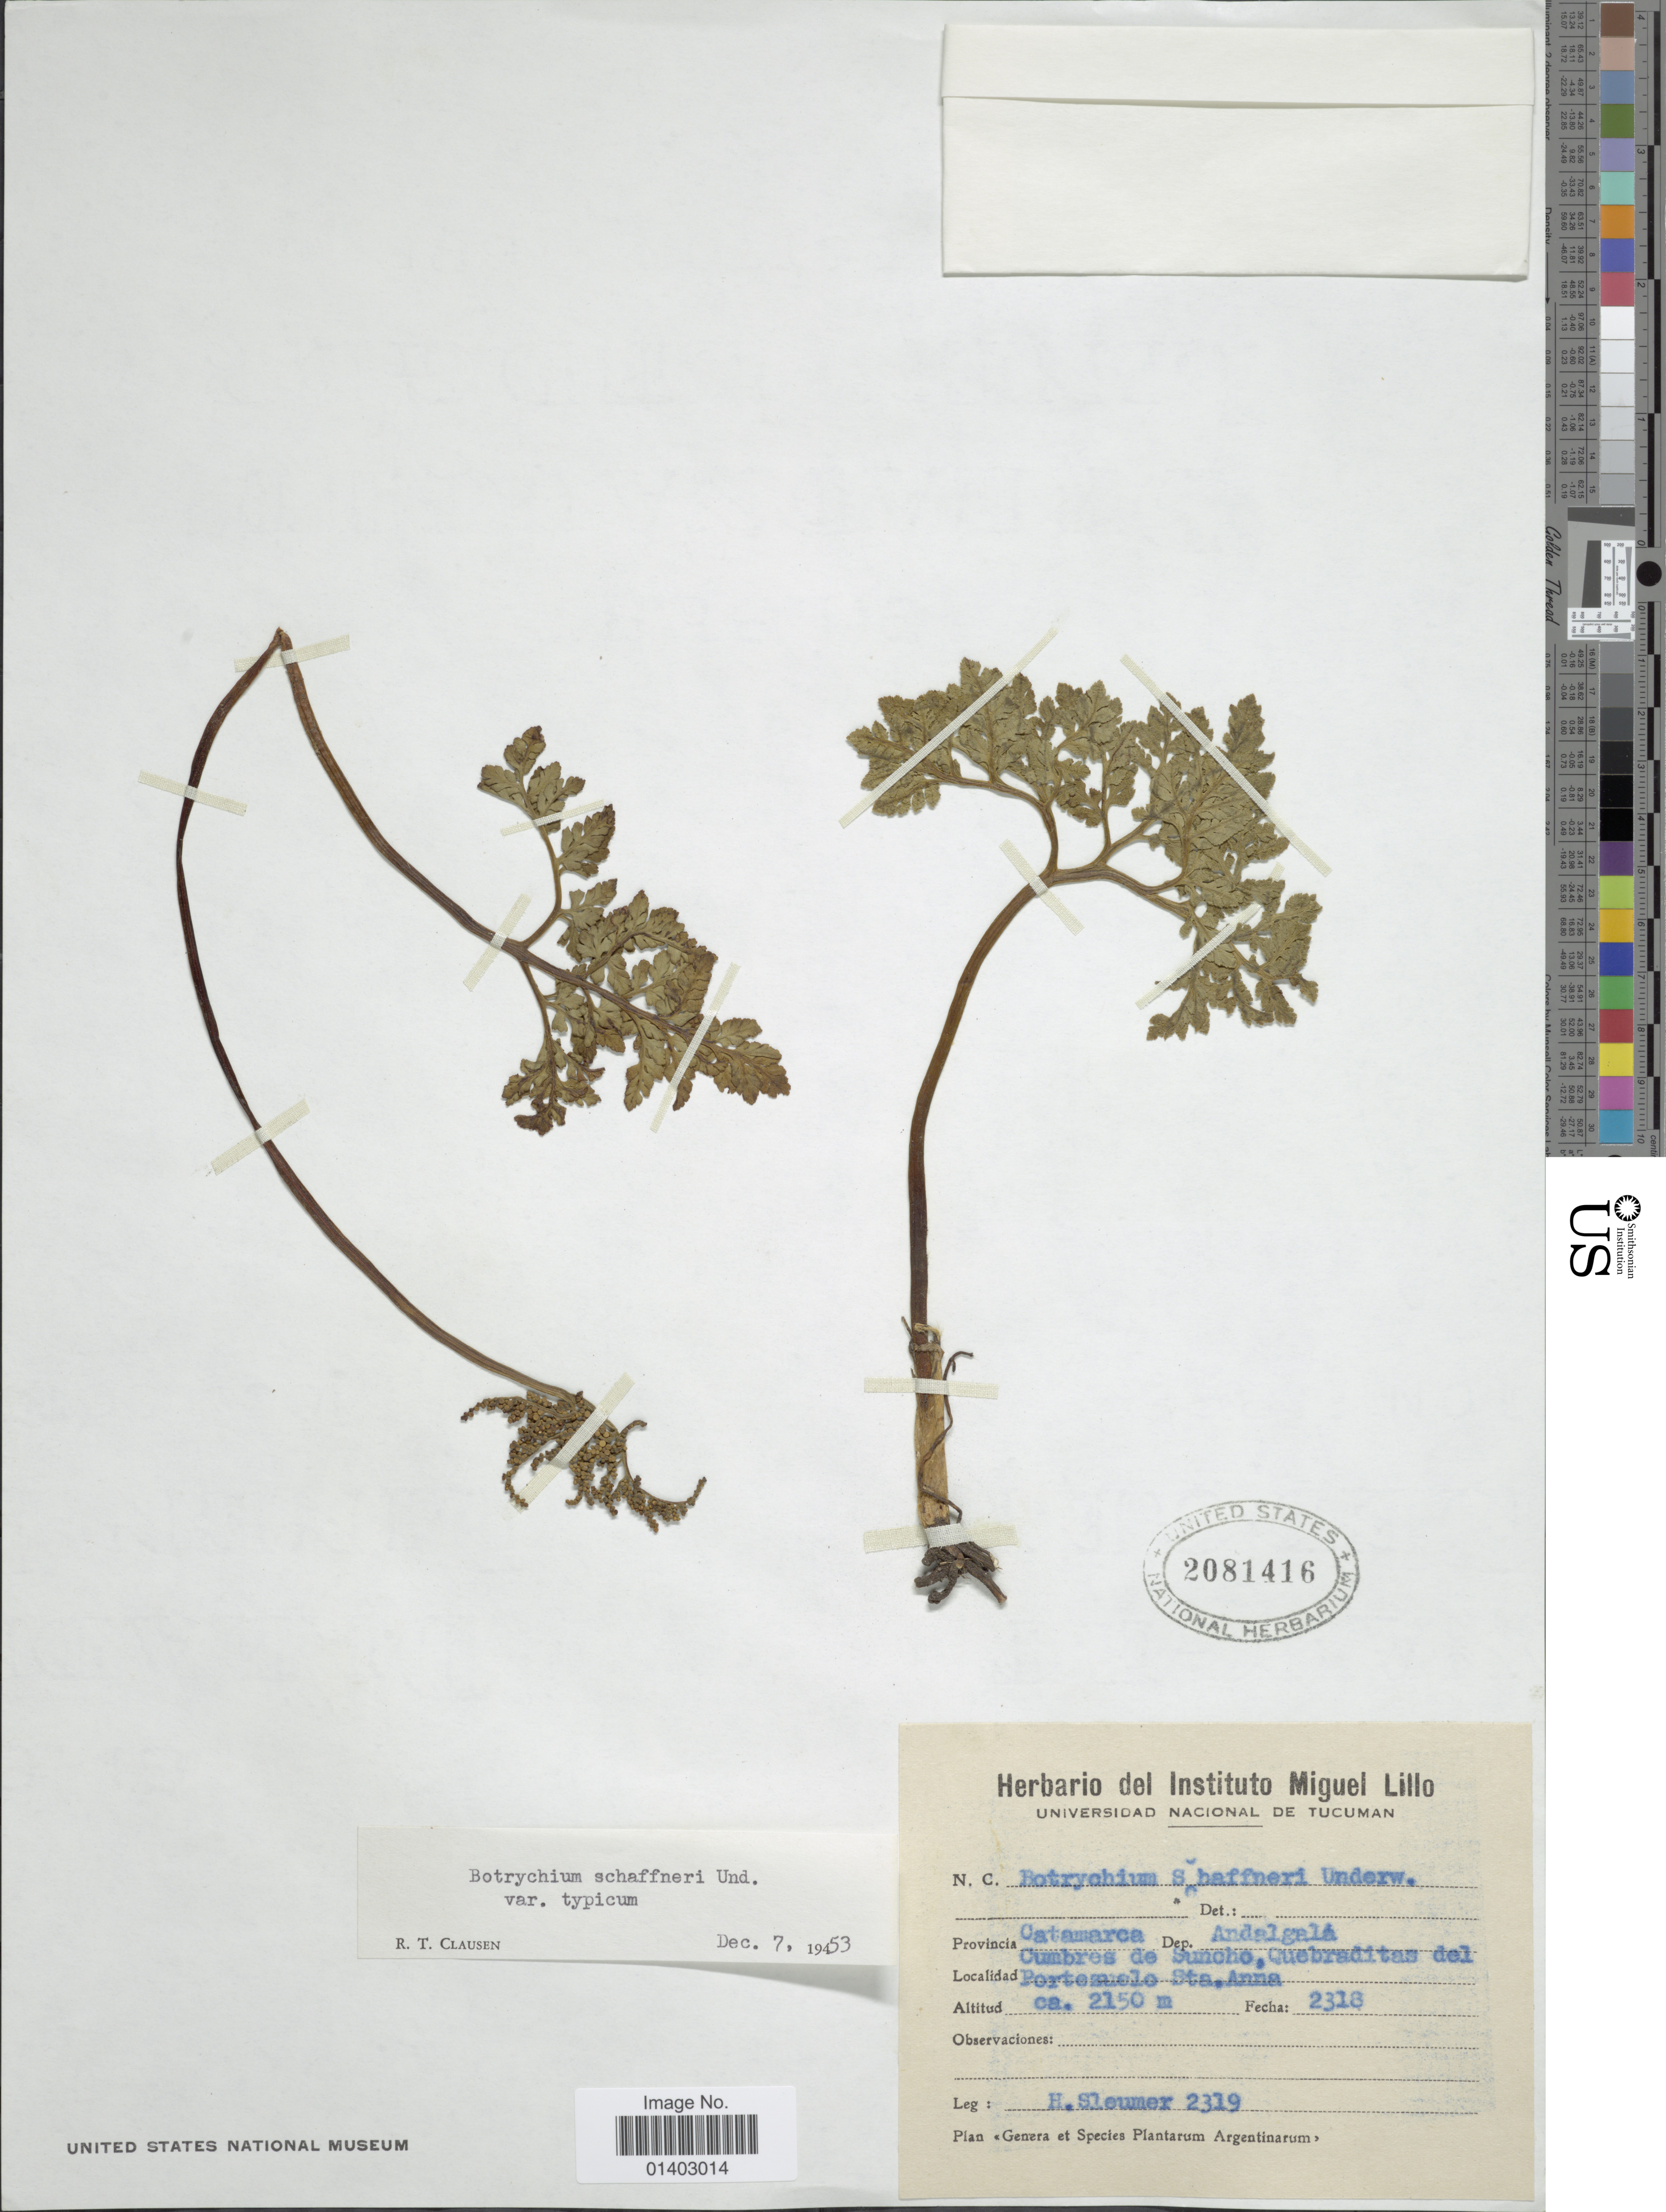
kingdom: Plantae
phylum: Tracheophyta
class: Polypodiopsida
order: Ophioglossales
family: Ophioglossaceae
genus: Botrychium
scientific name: Botrychium schaffneri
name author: Underw.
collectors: H. O. Sleumer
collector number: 2319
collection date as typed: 2-3-18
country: Argentina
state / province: Catamarca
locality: Dep Andalgalá, Cumbres de Suncho, Quebraditus del Porteielo Sta Anna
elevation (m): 2150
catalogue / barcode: US 2081416